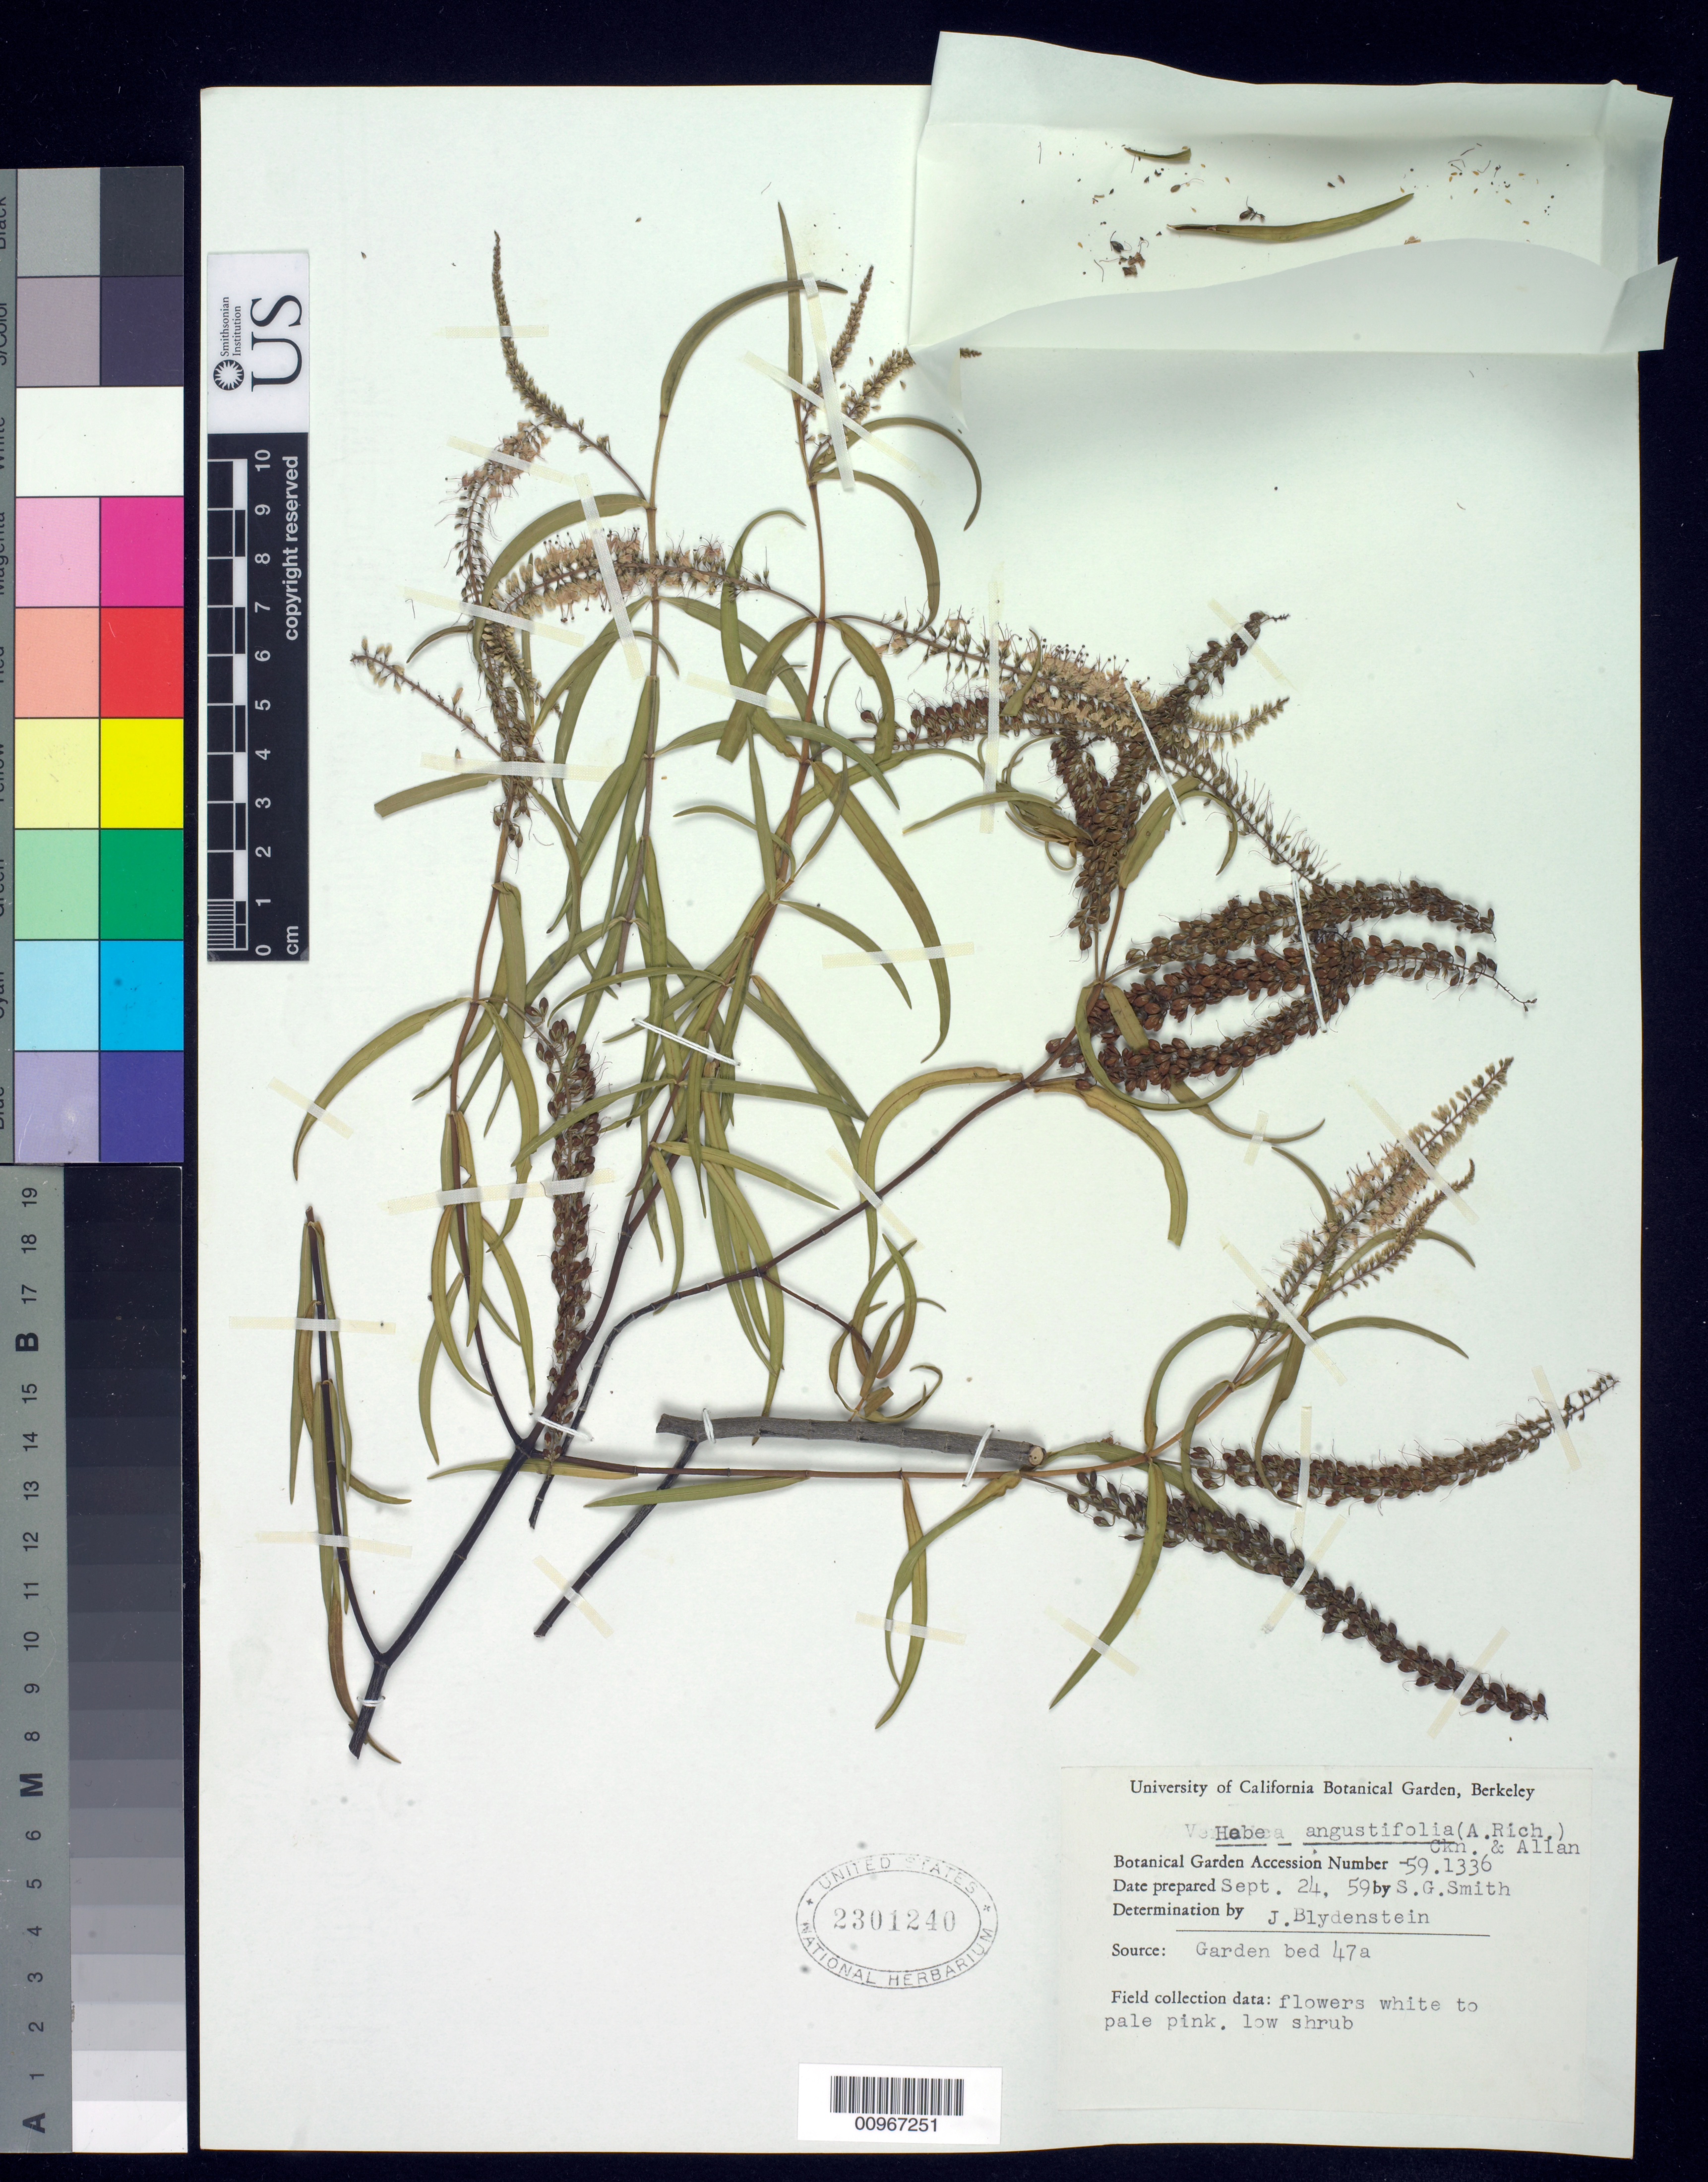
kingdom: Plantae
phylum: Tracheophyta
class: Magnoliopsida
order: Lamiales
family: Plantaginaceae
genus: Hebe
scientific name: Hebe angustifolia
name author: (Hook. f.) Cockayne & Allan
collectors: S. G. Smith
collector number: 591336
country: United States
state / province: California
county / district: Alameda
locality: Grown in Universitu of California Botanical Garden, Berkeley.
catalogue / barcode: US 2301240